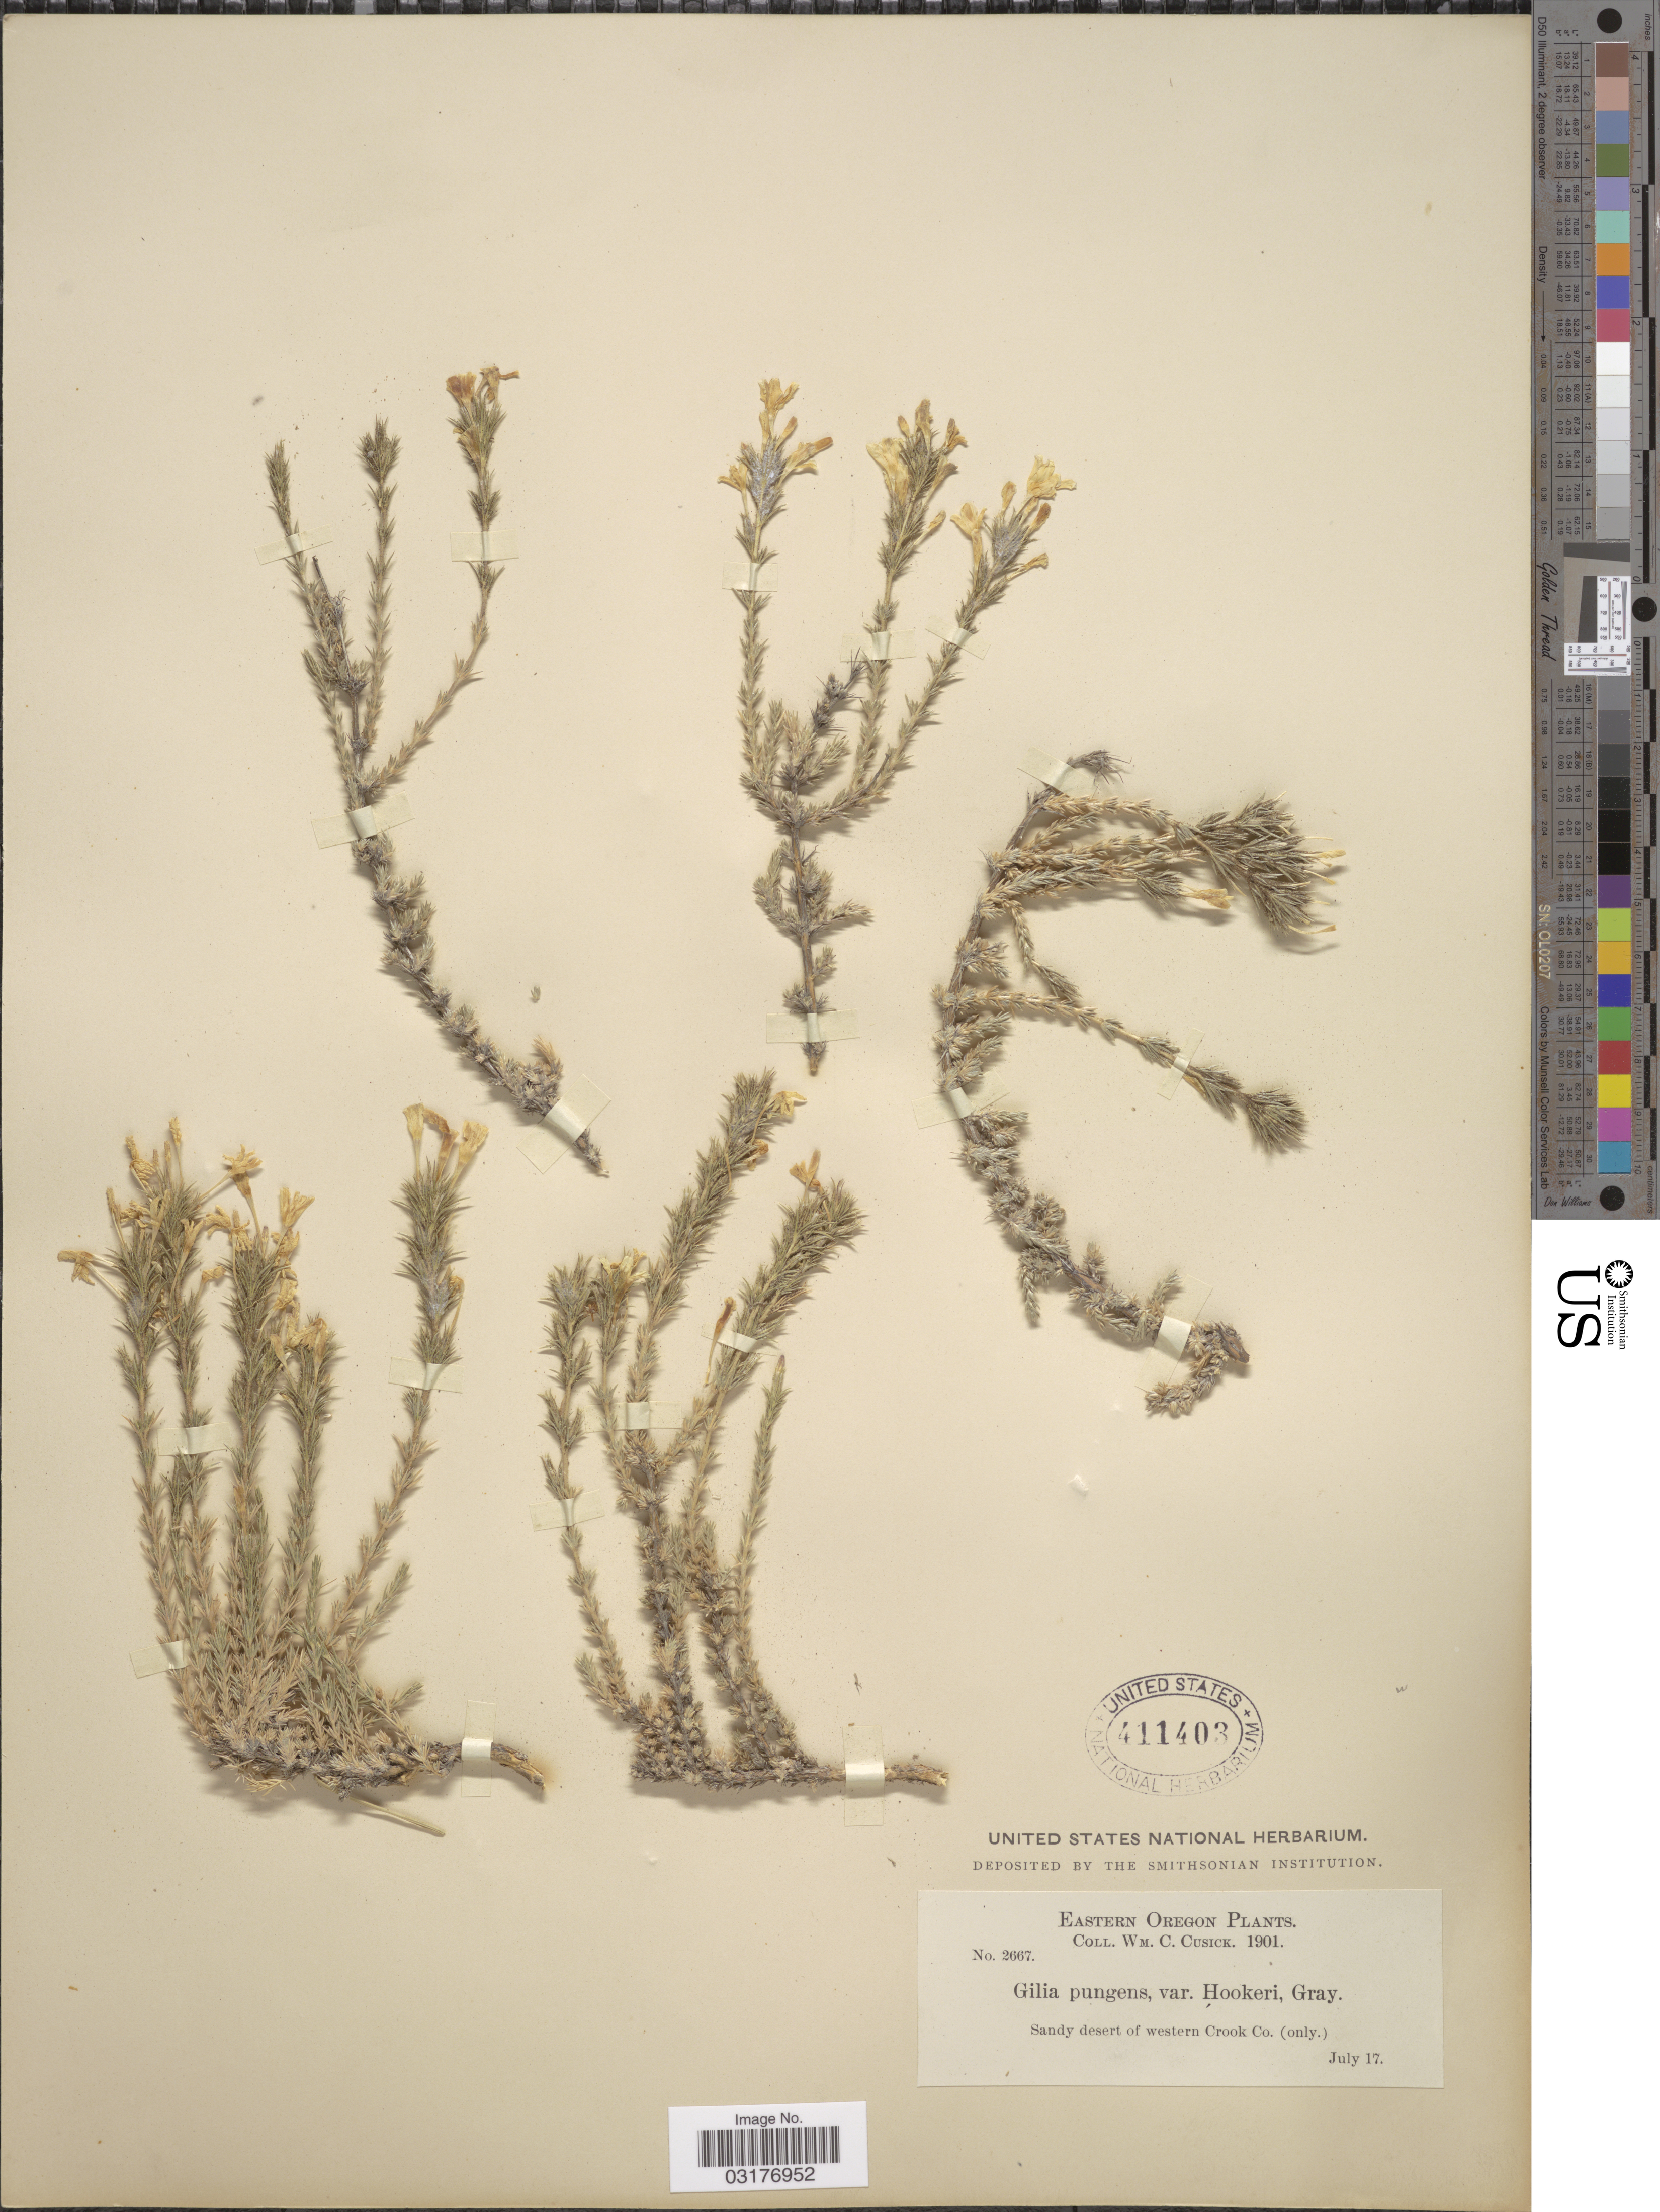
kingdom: Plantae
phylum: Tracheophyta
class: Magnoliopsida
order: Ericales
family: Polemoniaceae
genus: Linanthus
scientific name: Linanthus pungens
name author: (Torr.) J.M. Porter & L.A. Johnson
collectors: W. C. Cusick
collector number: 2667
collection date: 1901-07-17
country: United States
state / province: Oregon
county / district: Crook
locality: Eastern Oregon. Sandy desert of western Crook Co.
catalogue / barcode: US 411403